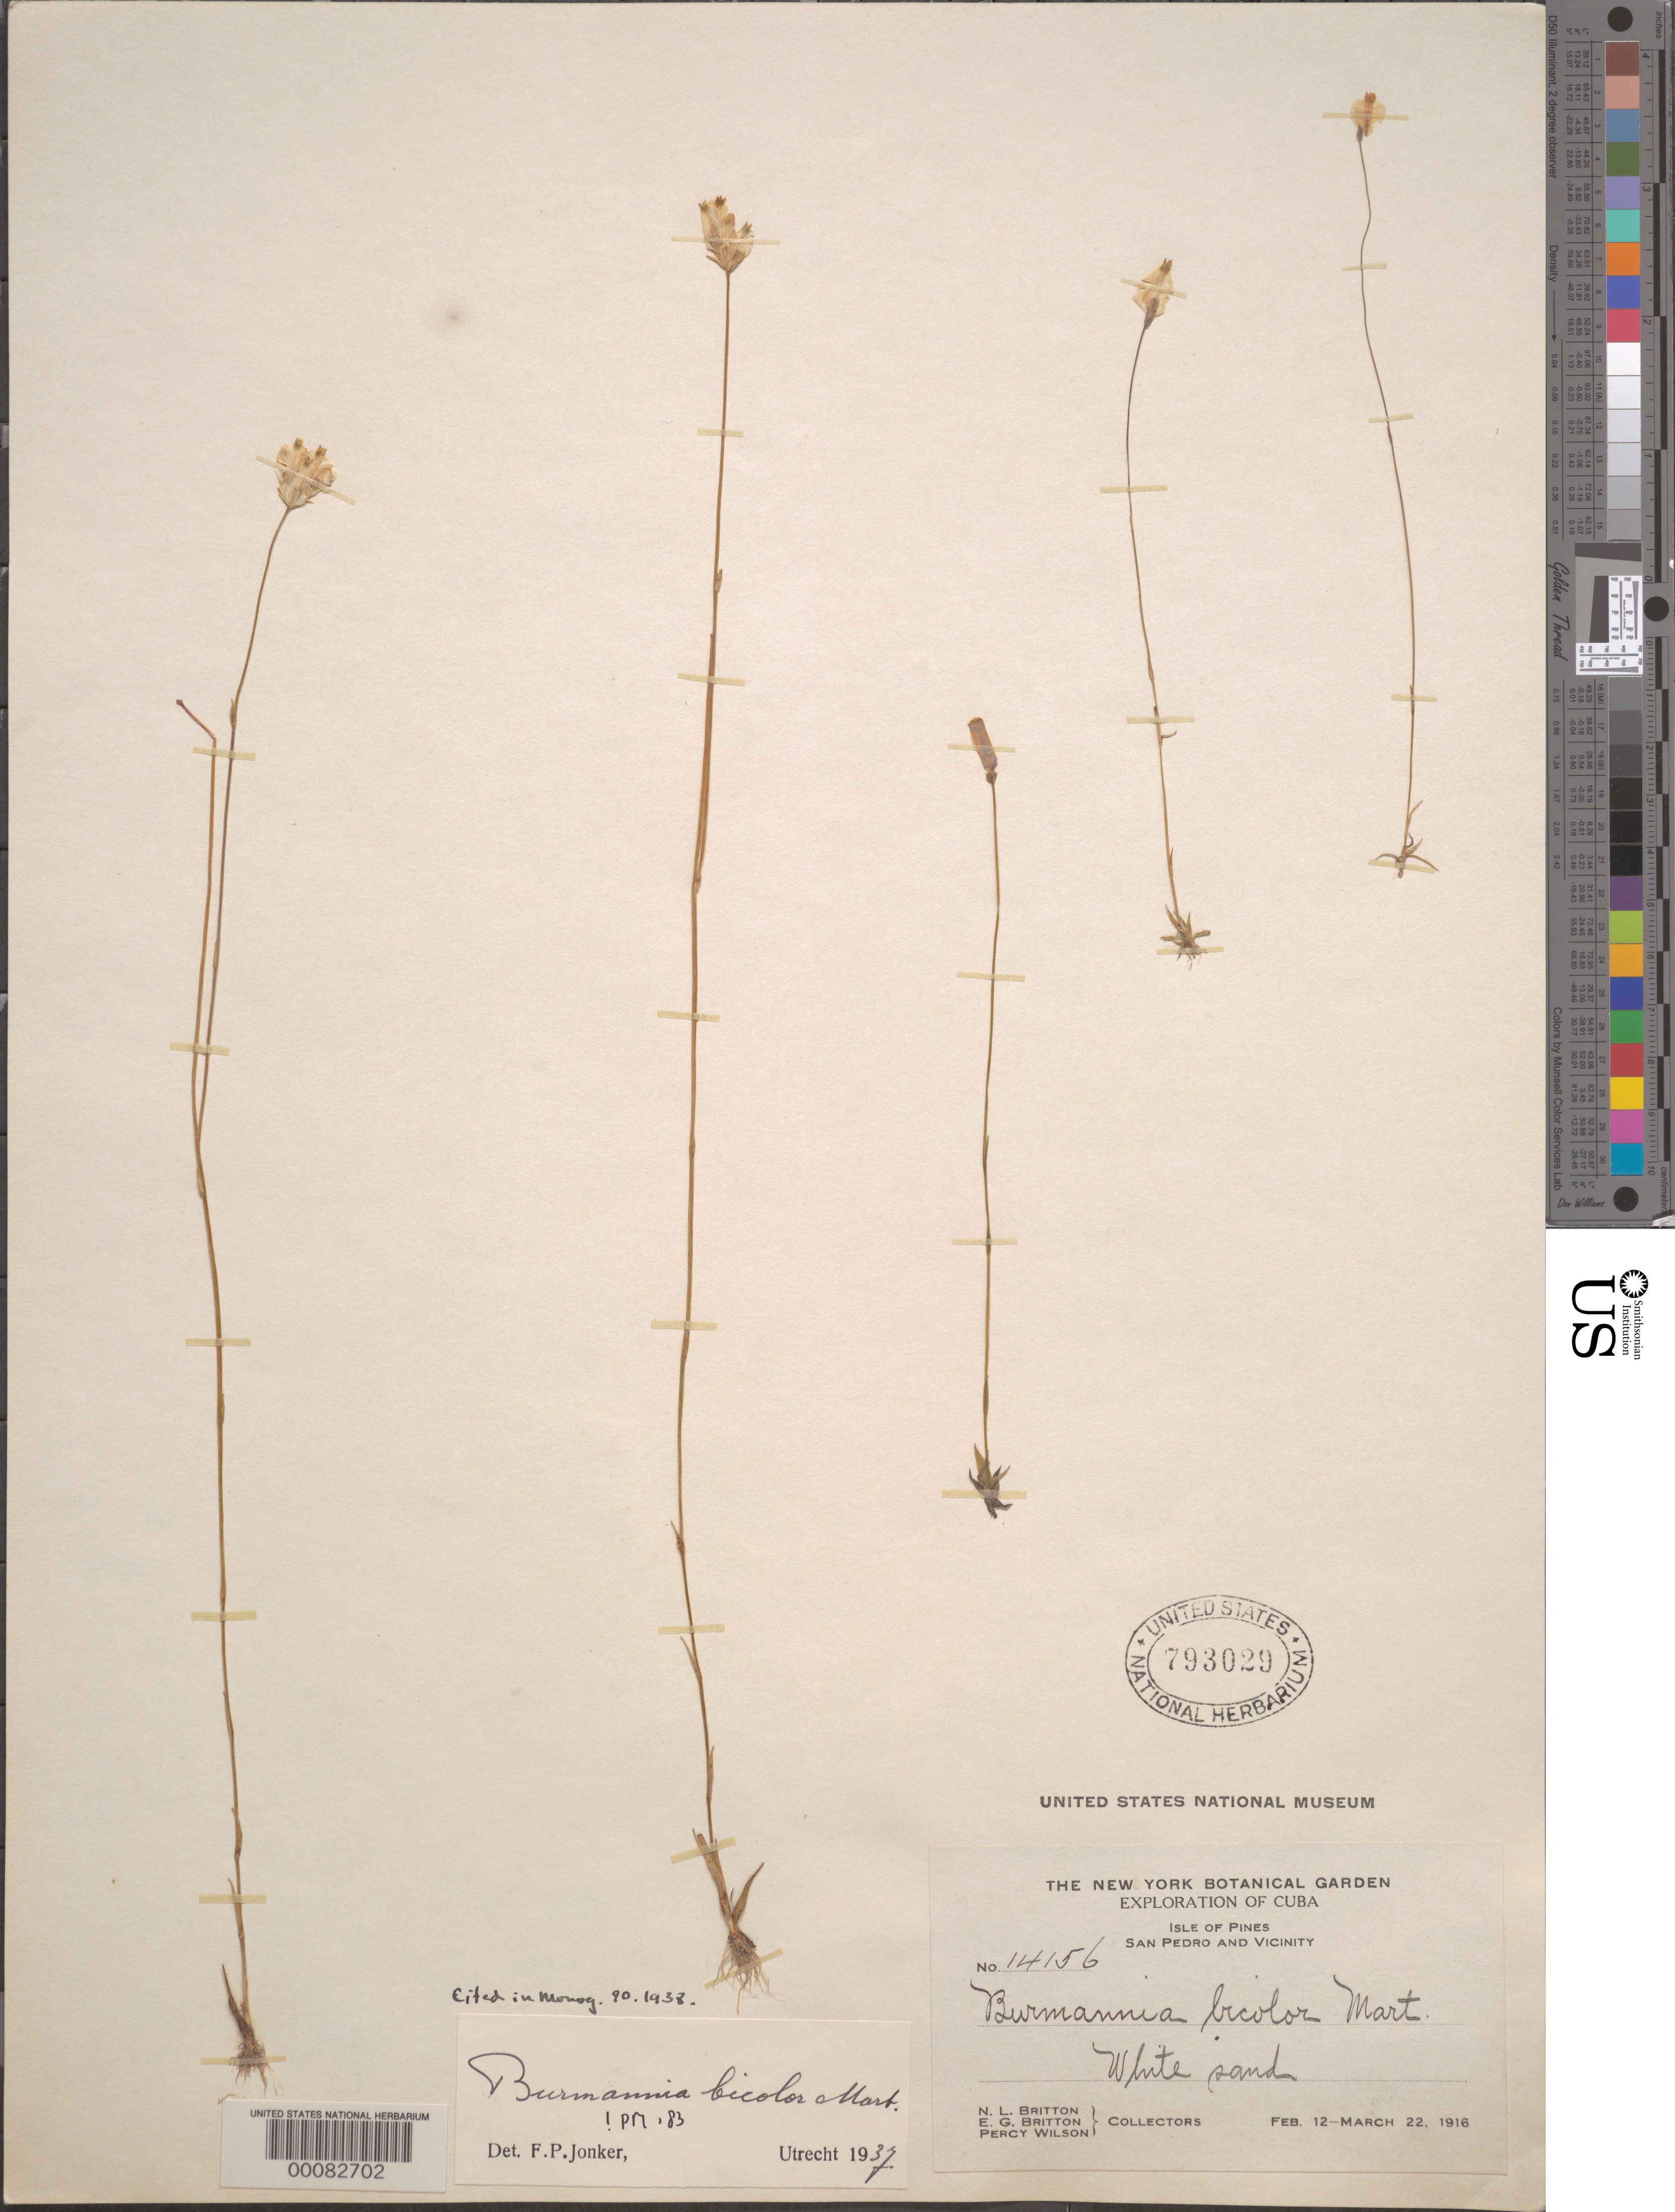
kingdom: Plantae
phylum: Tracheophyta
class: Liliopsida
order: Dioscoreales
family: Burmanniaceae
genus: Burmannia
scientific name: Burmannia bicolor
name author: Mart.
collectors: N. Britton, E. G. Britton & P. Wilson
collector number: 14156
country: Cuba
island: Isle of Pines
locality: San Pedro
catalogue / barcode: US 793029